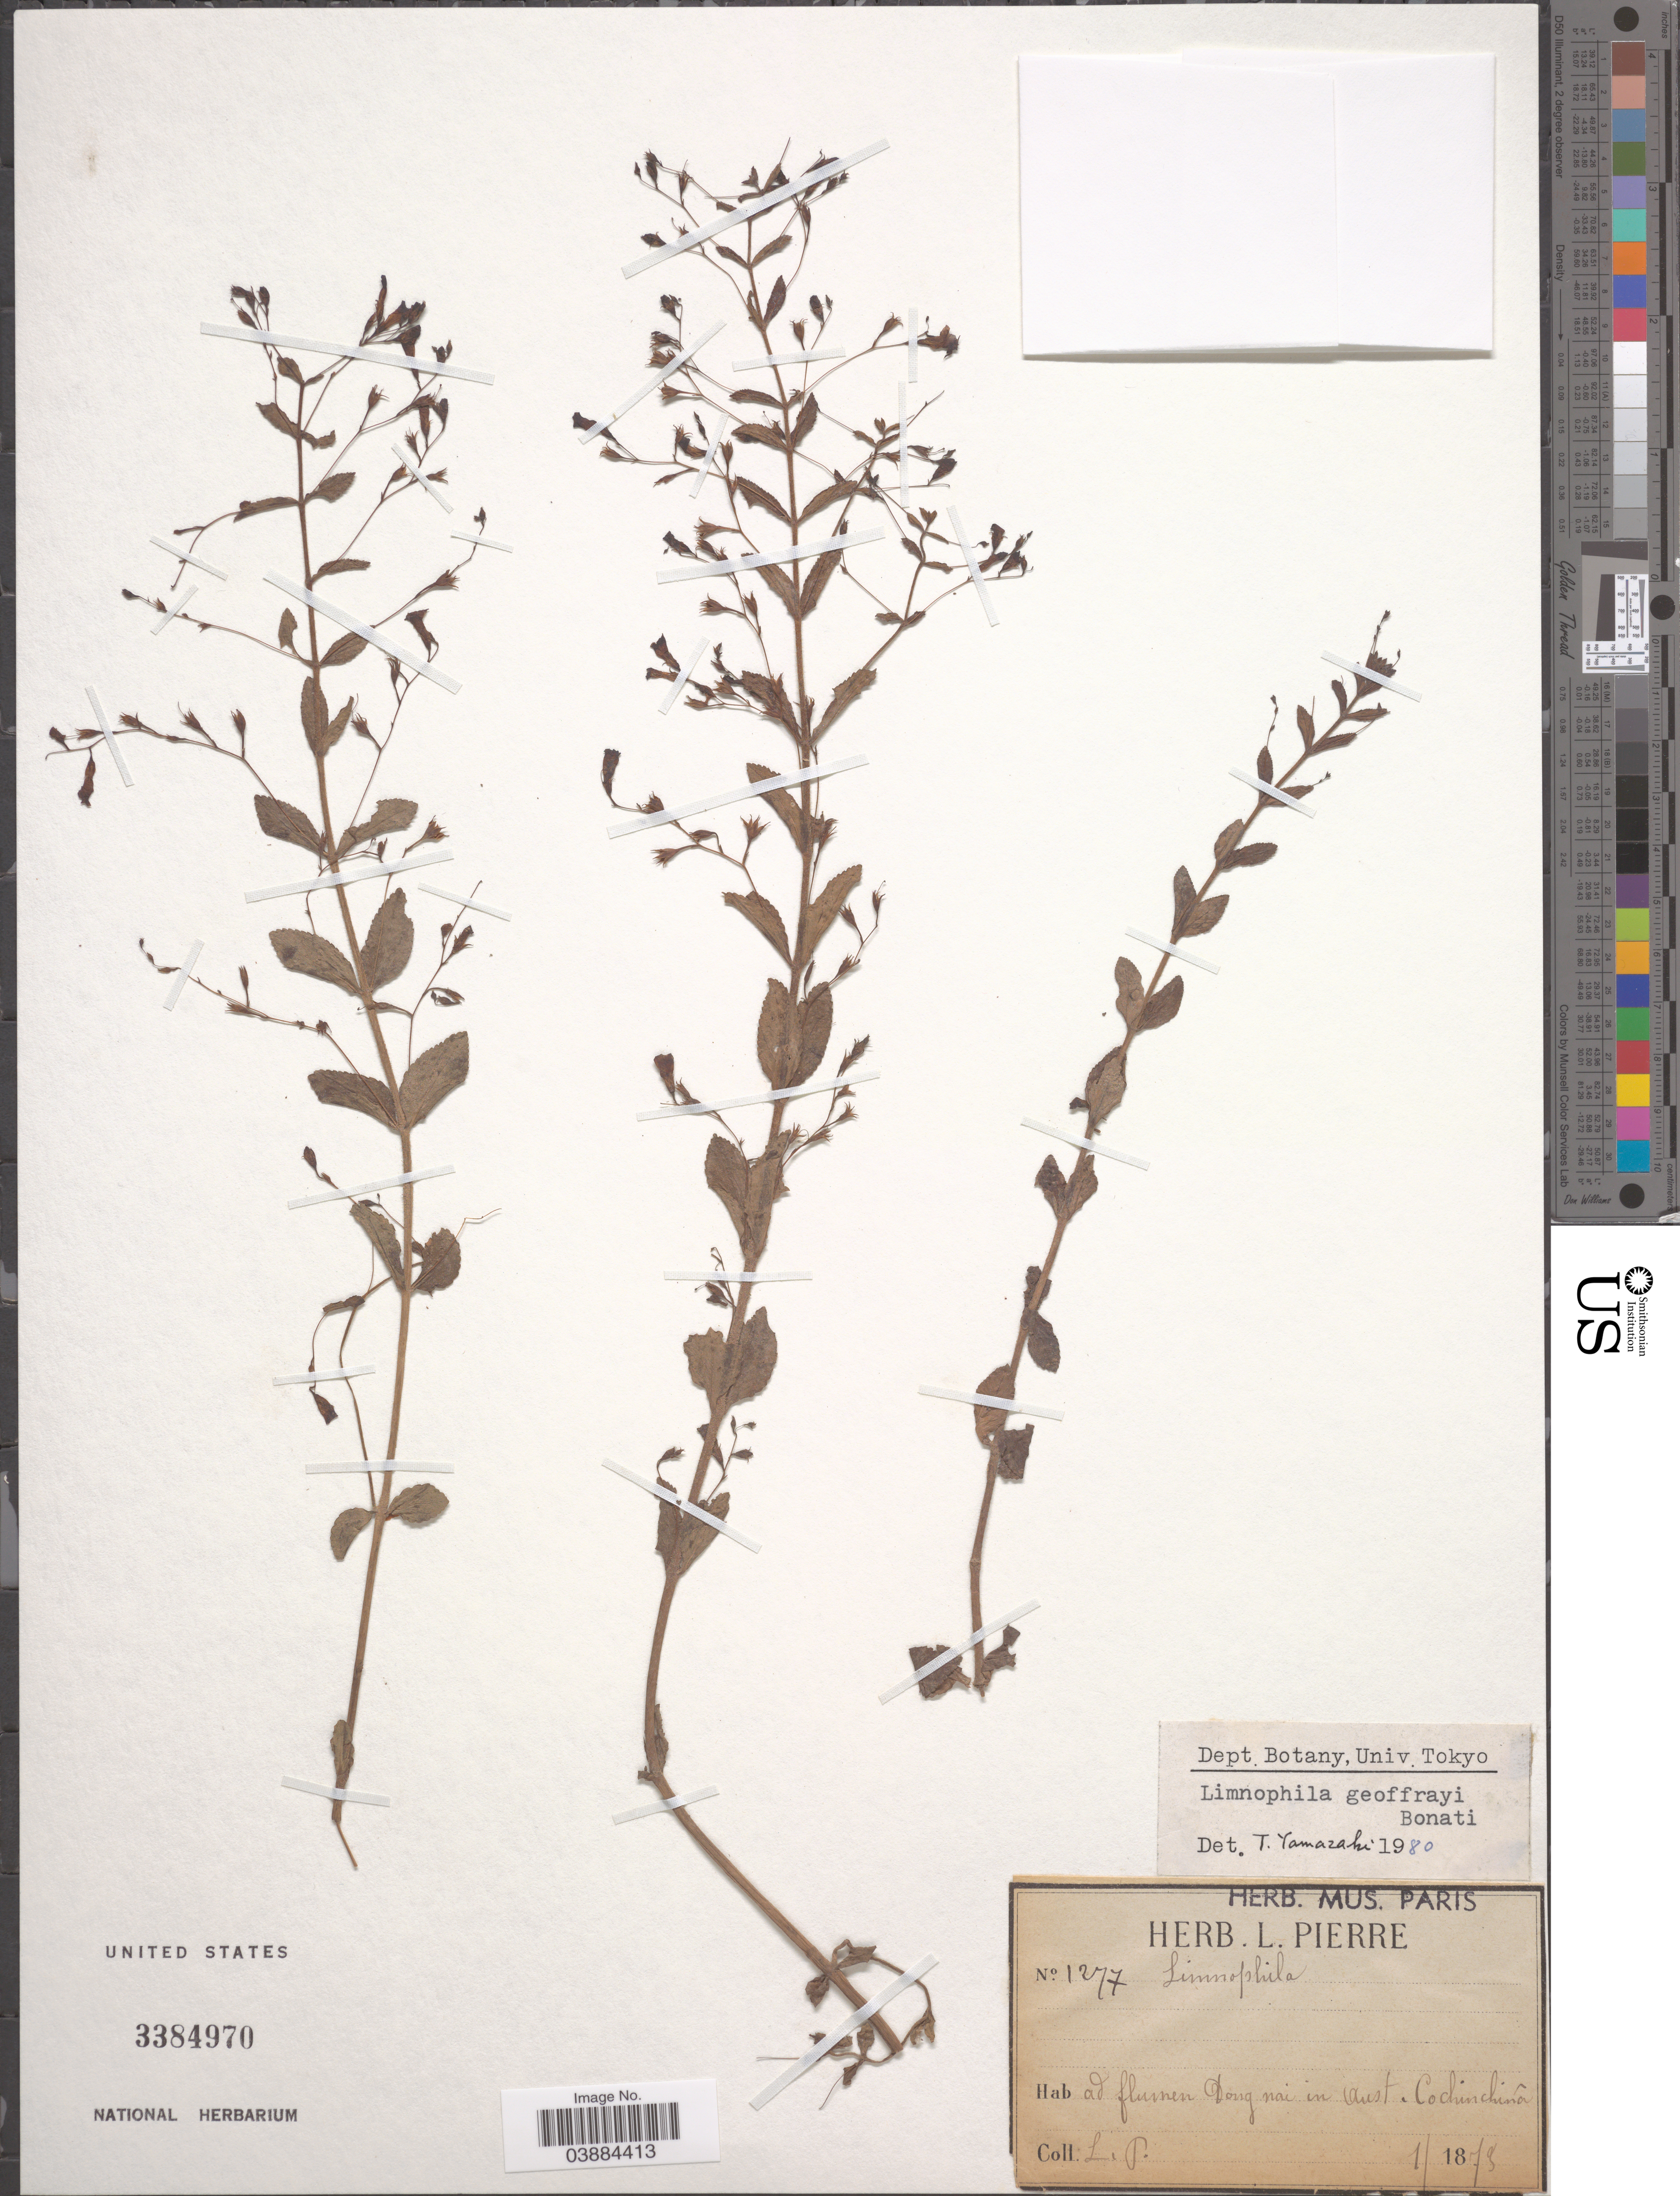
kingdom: Plantae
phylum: Tracheophyta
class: Magnoliopsida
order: Lamiales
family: Plantaginaceae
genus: Limnophila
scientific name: Limnophila geoffrayi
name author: Bonati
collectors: L. Pierre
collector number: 1277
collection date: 1873-01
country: Vietnam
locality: Ad flumen Dong nai in Aust. Cochinchinâ.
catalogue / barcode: US 3384970